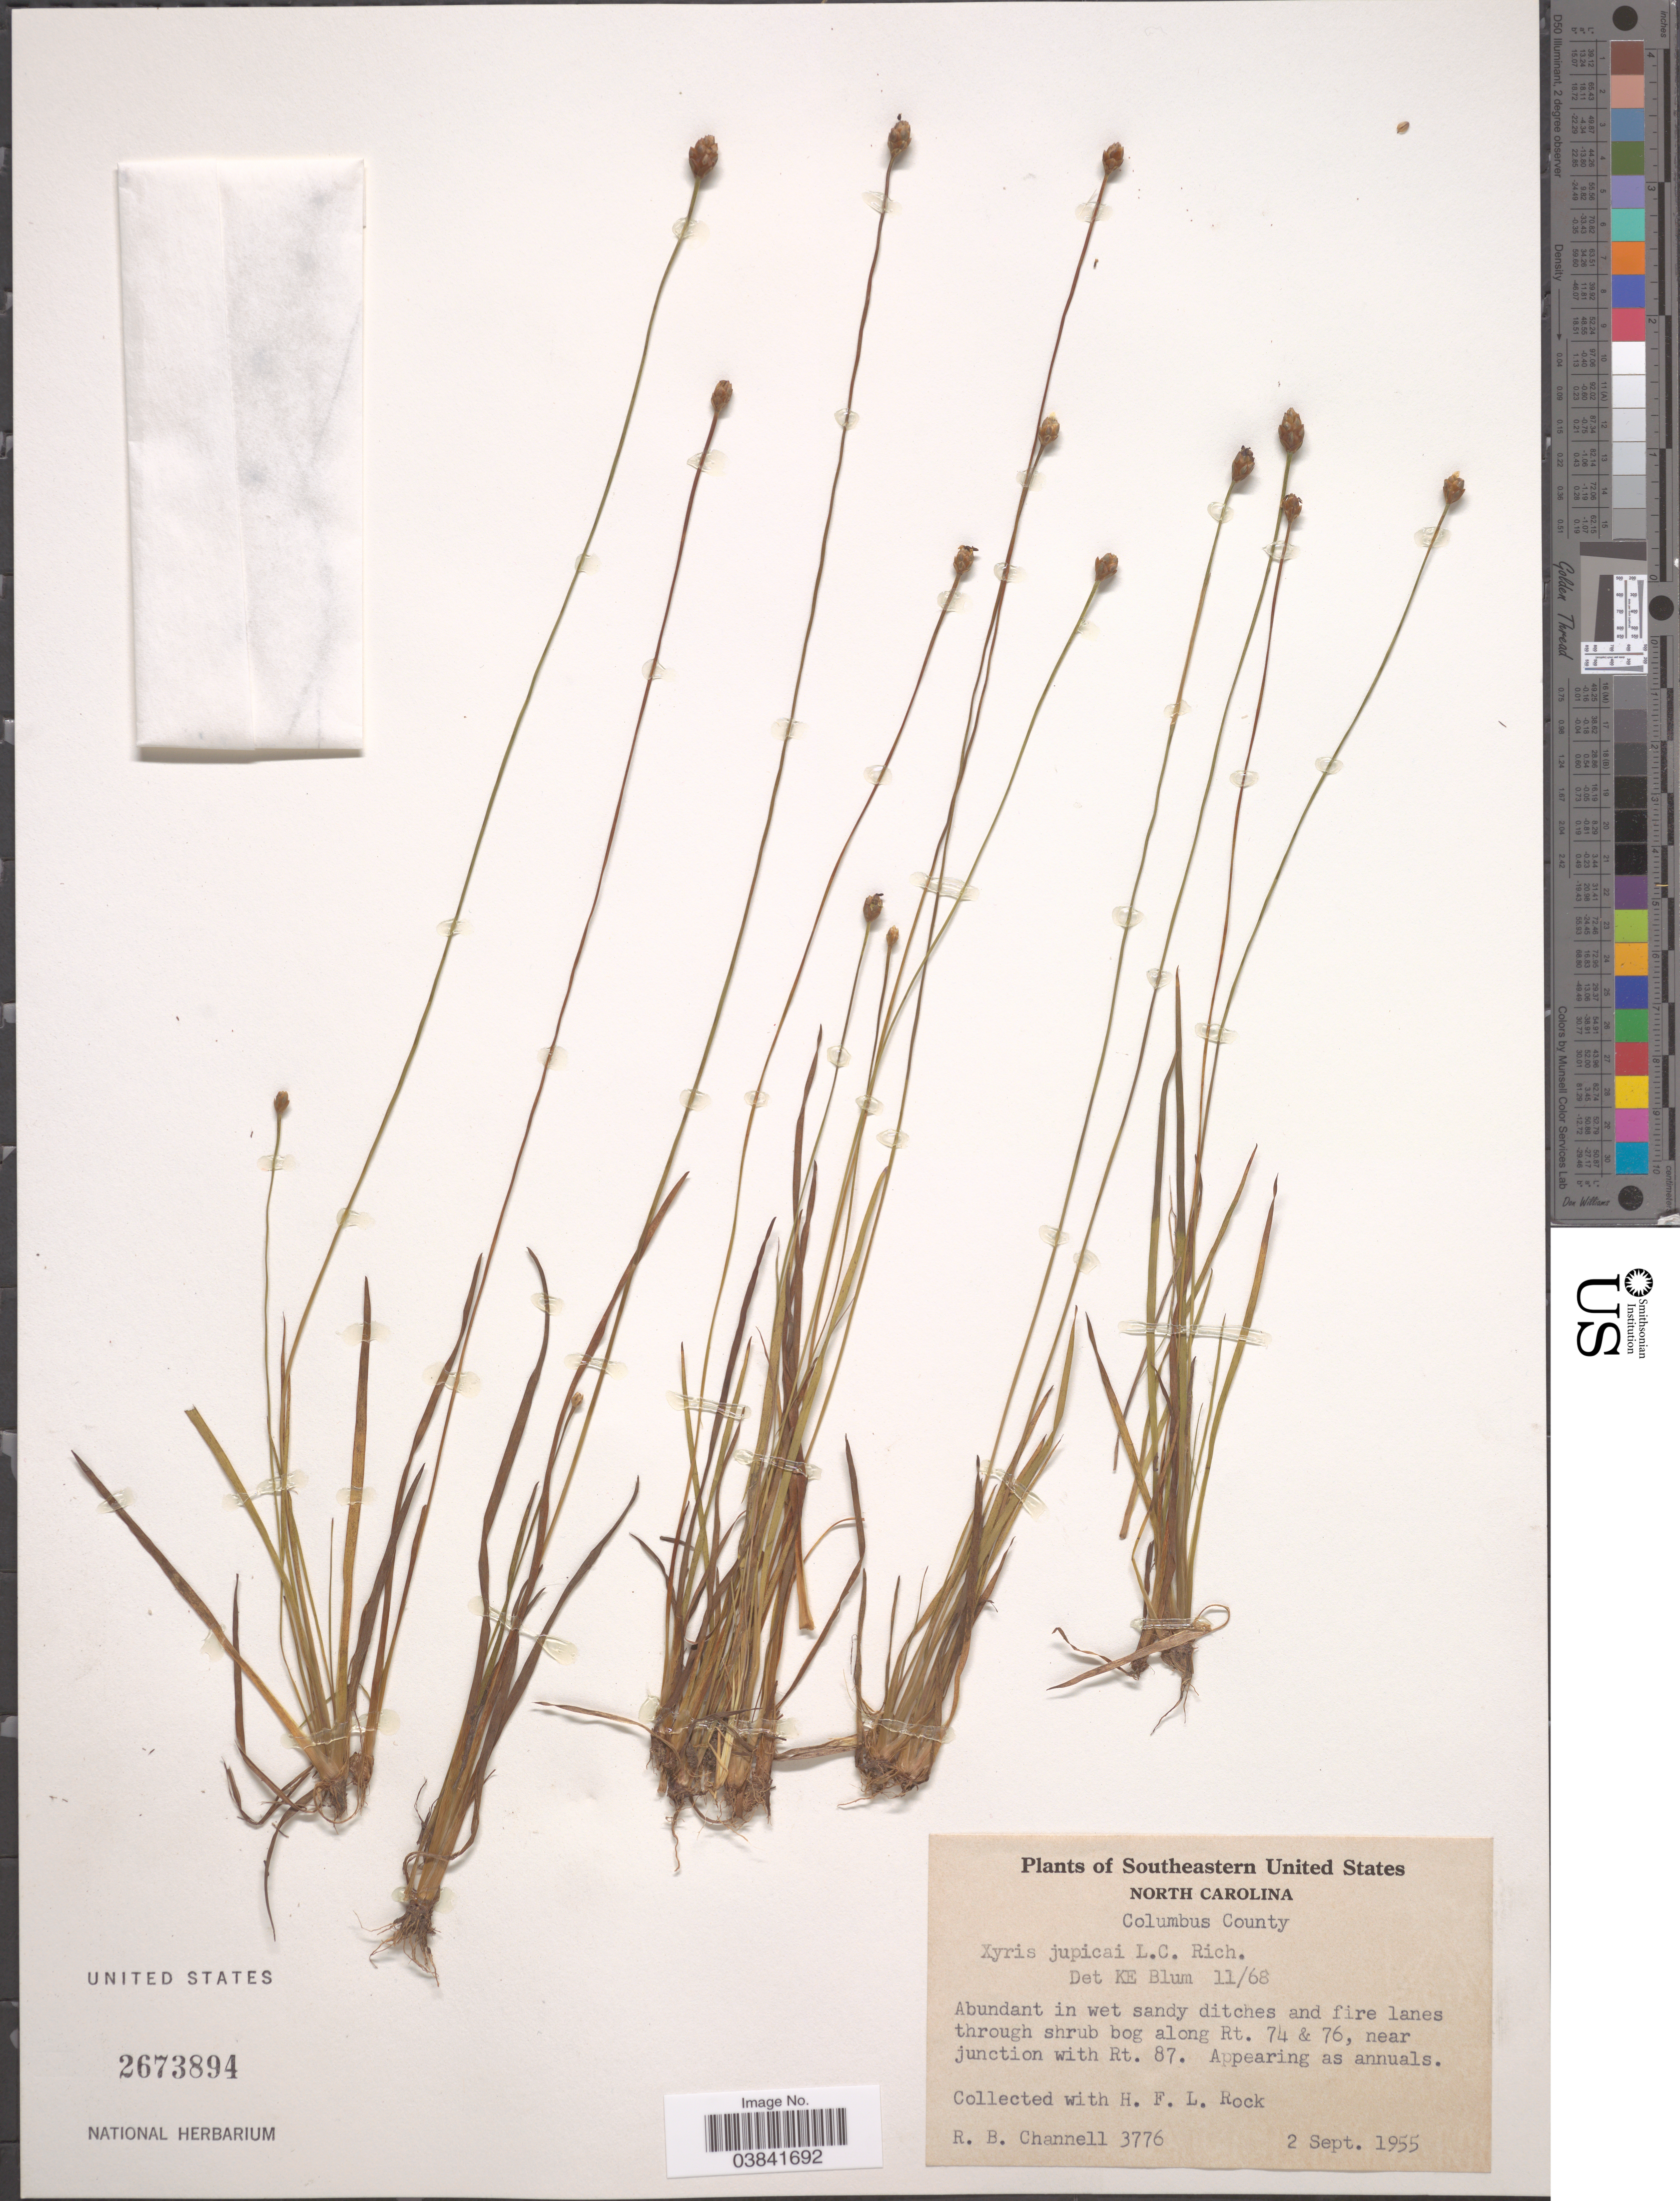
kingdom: Plantae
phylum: Tracheophyta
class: Liliopsida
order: Poales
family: Xyridaceae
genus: Xyris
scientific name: Xyris jupicai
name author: Rich.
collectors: R. B. Channell & H. Rock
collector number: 3776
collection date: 1955-09-02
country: United States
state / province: North Carolina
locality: Southeastern United States. Columbus County. Bog along Rt. 74 & 76, near junction with Rt. 87.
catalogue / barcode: US 2673894